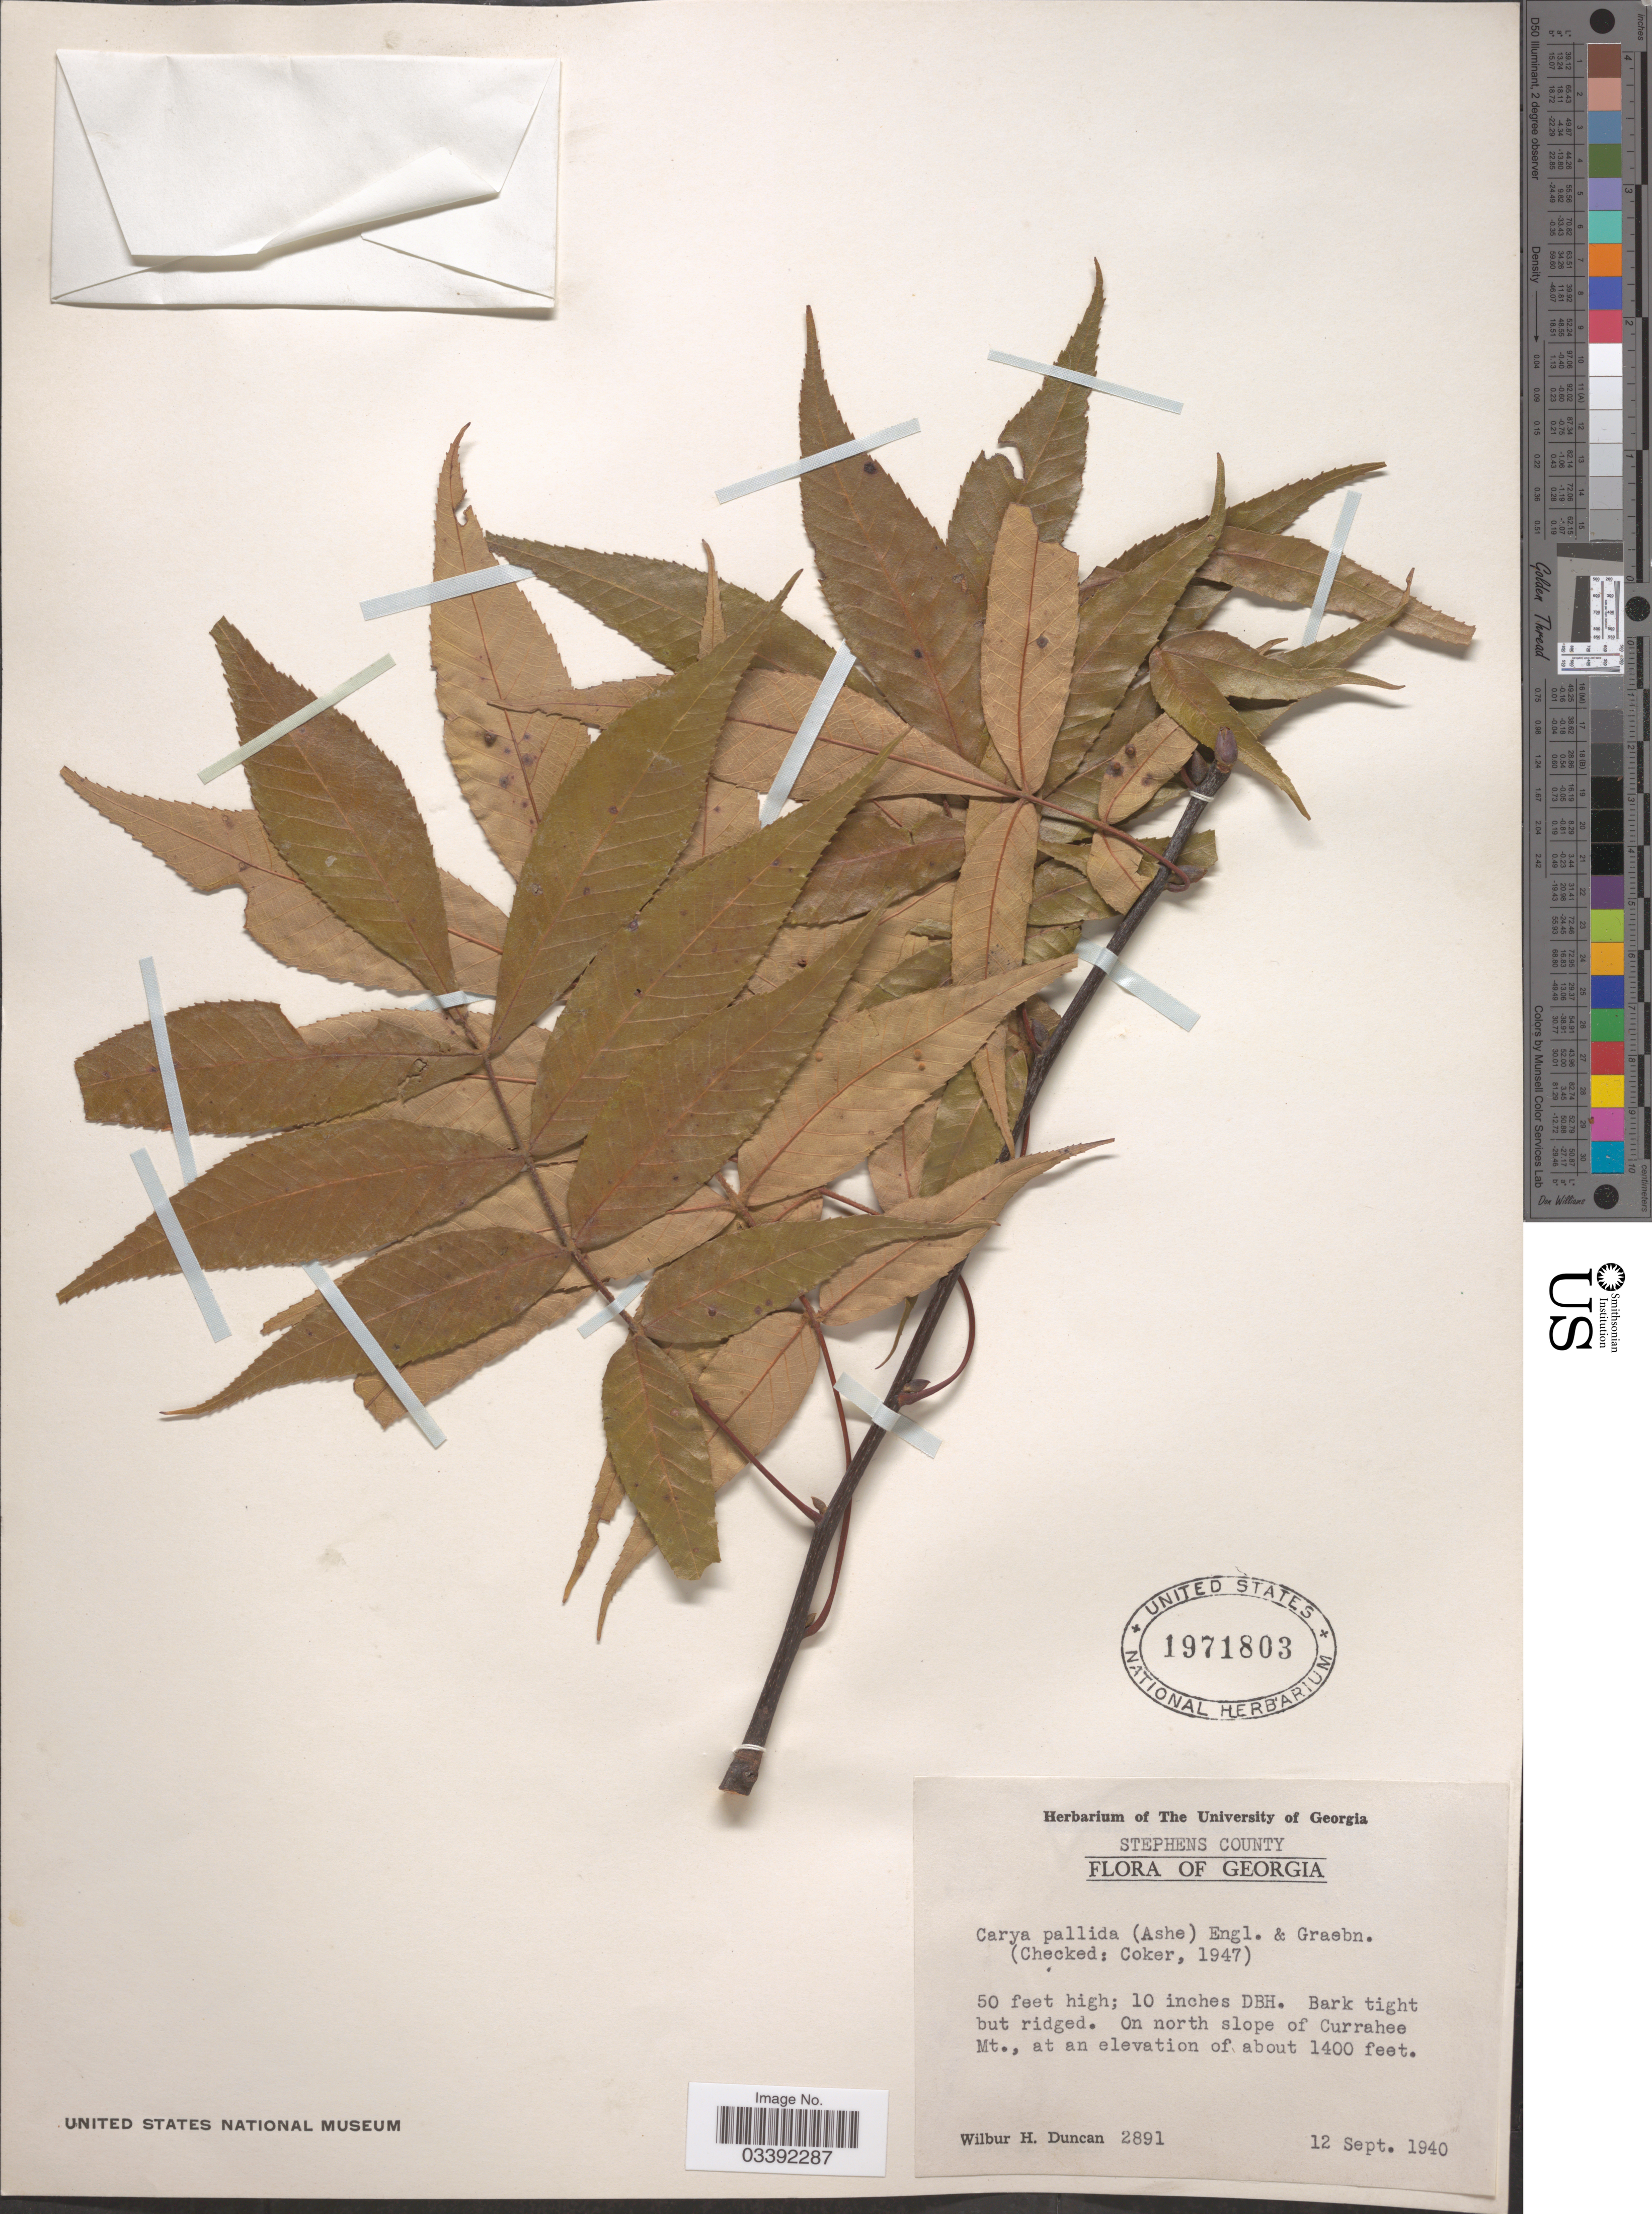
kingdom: Plantae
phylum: Tracheophyta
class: Magnoliopsida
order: Fagales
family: Juglandaceae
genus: Carya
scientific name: Carya pallida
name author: (Ashe) Engl. & Graebner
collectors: W. H. Duncan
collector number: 2891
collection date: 1940-09-12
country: United States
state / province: Georgia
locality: Stephens County. On north slope of Currahee Mt.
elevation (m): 427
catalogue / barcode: US 1971803